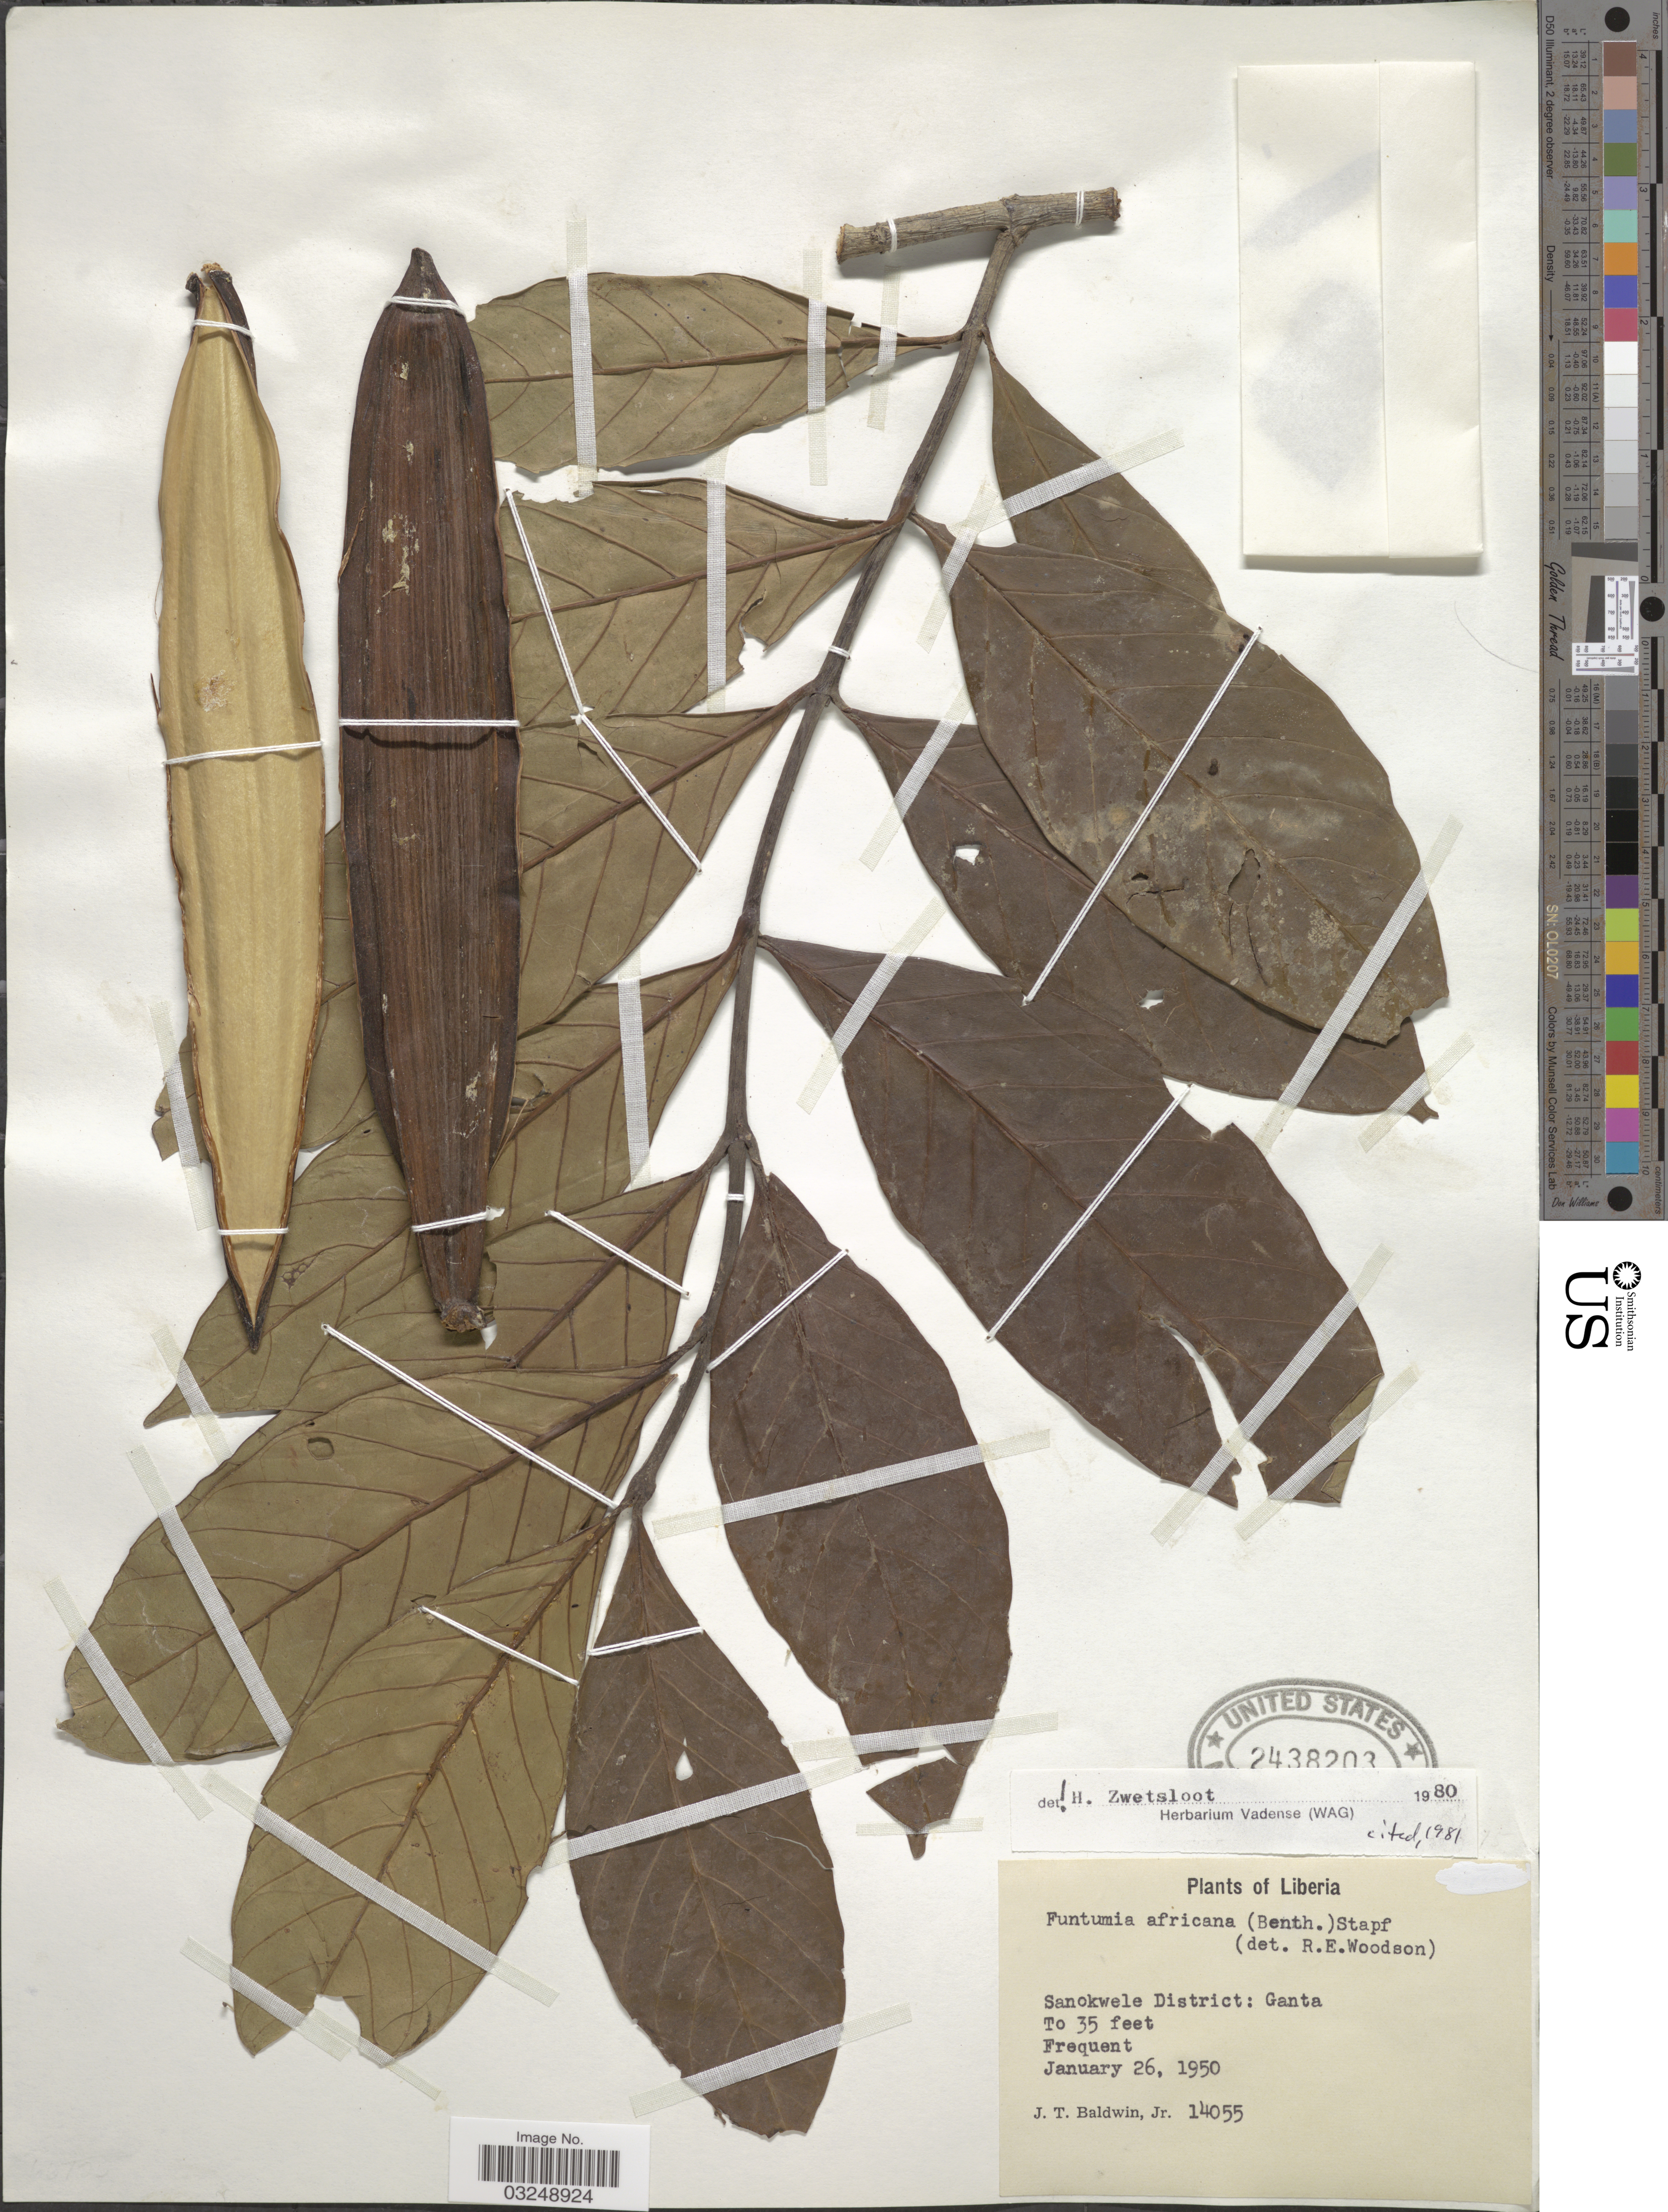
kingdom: Plantae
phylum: Tracheophyta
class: Magnoliopsida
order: Gentianales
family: Apocynaceae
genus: Funtumia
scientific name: Funtumia africana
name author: (Benth.) Stapf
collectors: J. T. Baldwin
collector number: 14055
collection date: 1950-01-26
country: Liberia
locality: Sanokwele District: Ganta.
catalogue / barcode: US 2438203